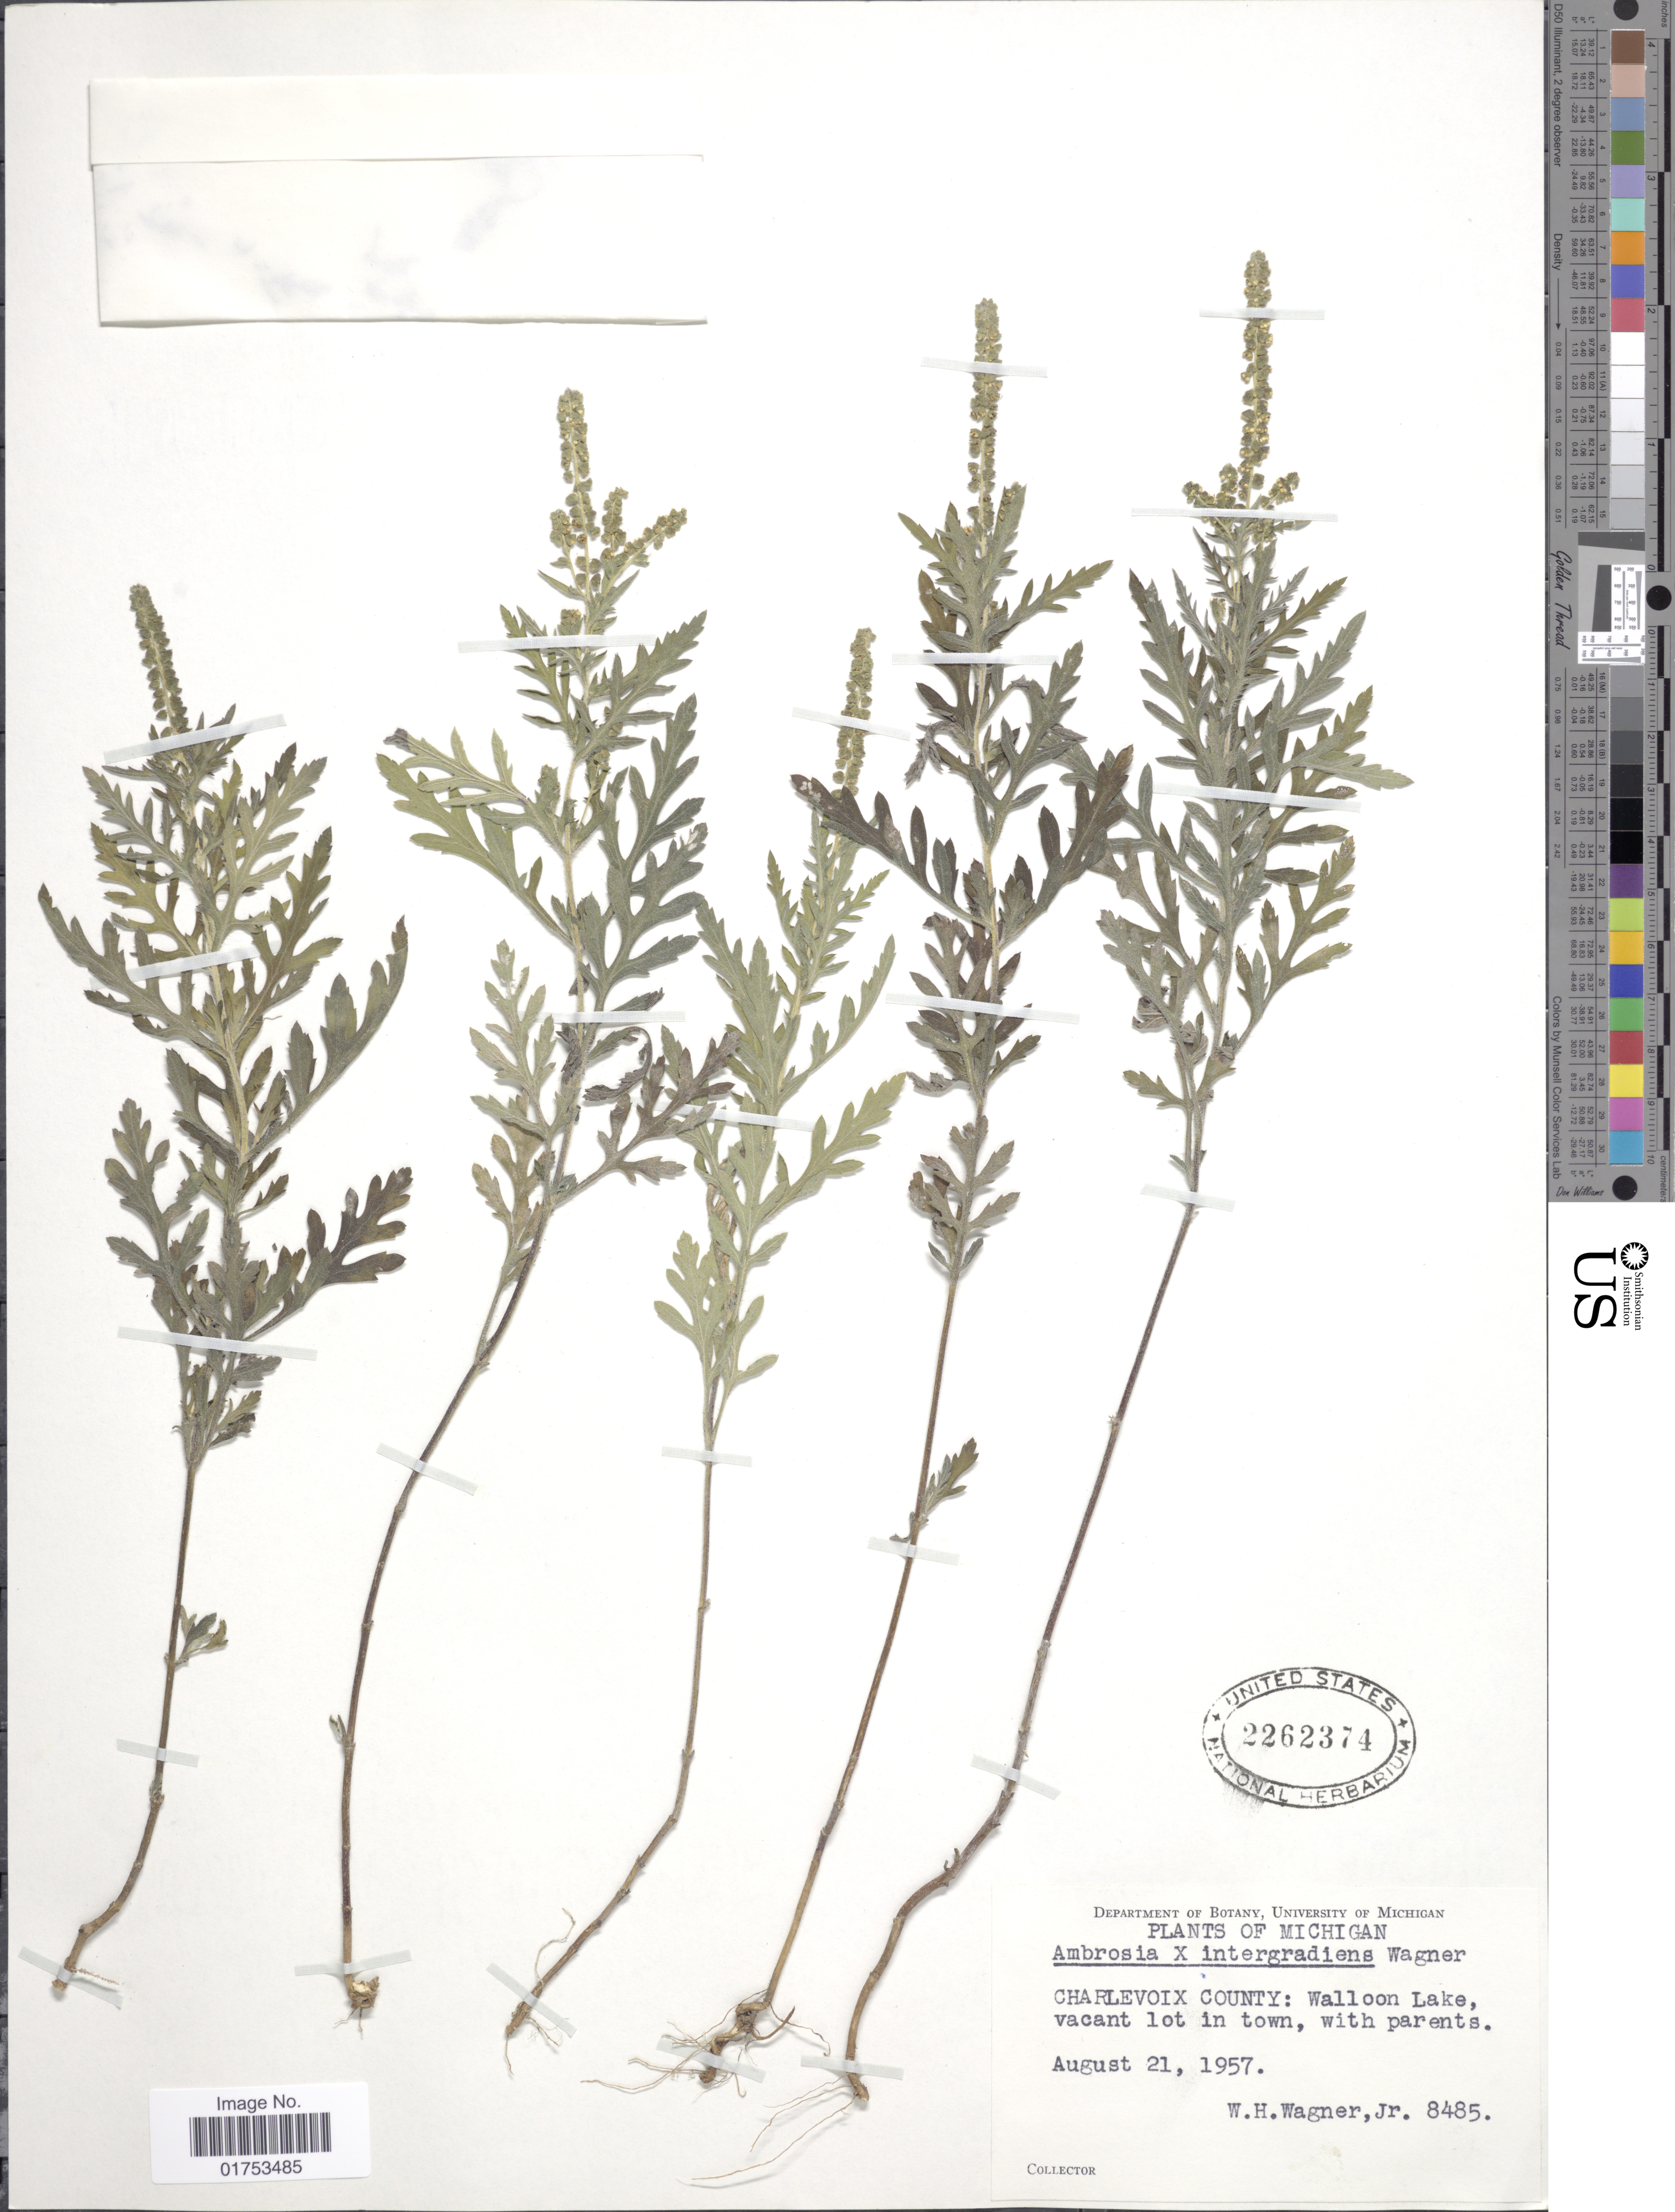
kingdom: Plantae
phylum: Tracheophyta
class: Magnoliopsida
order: Asterales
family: Asteraceae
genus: Ambrosia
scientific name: Ambrosia x intergradiens W.H. Wagner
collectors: W. H. Wagner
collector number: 8485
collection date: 1957-08-21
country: United States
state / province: Michigan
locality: Charlevoix County: Walloon Lake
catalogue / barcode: US 2262374